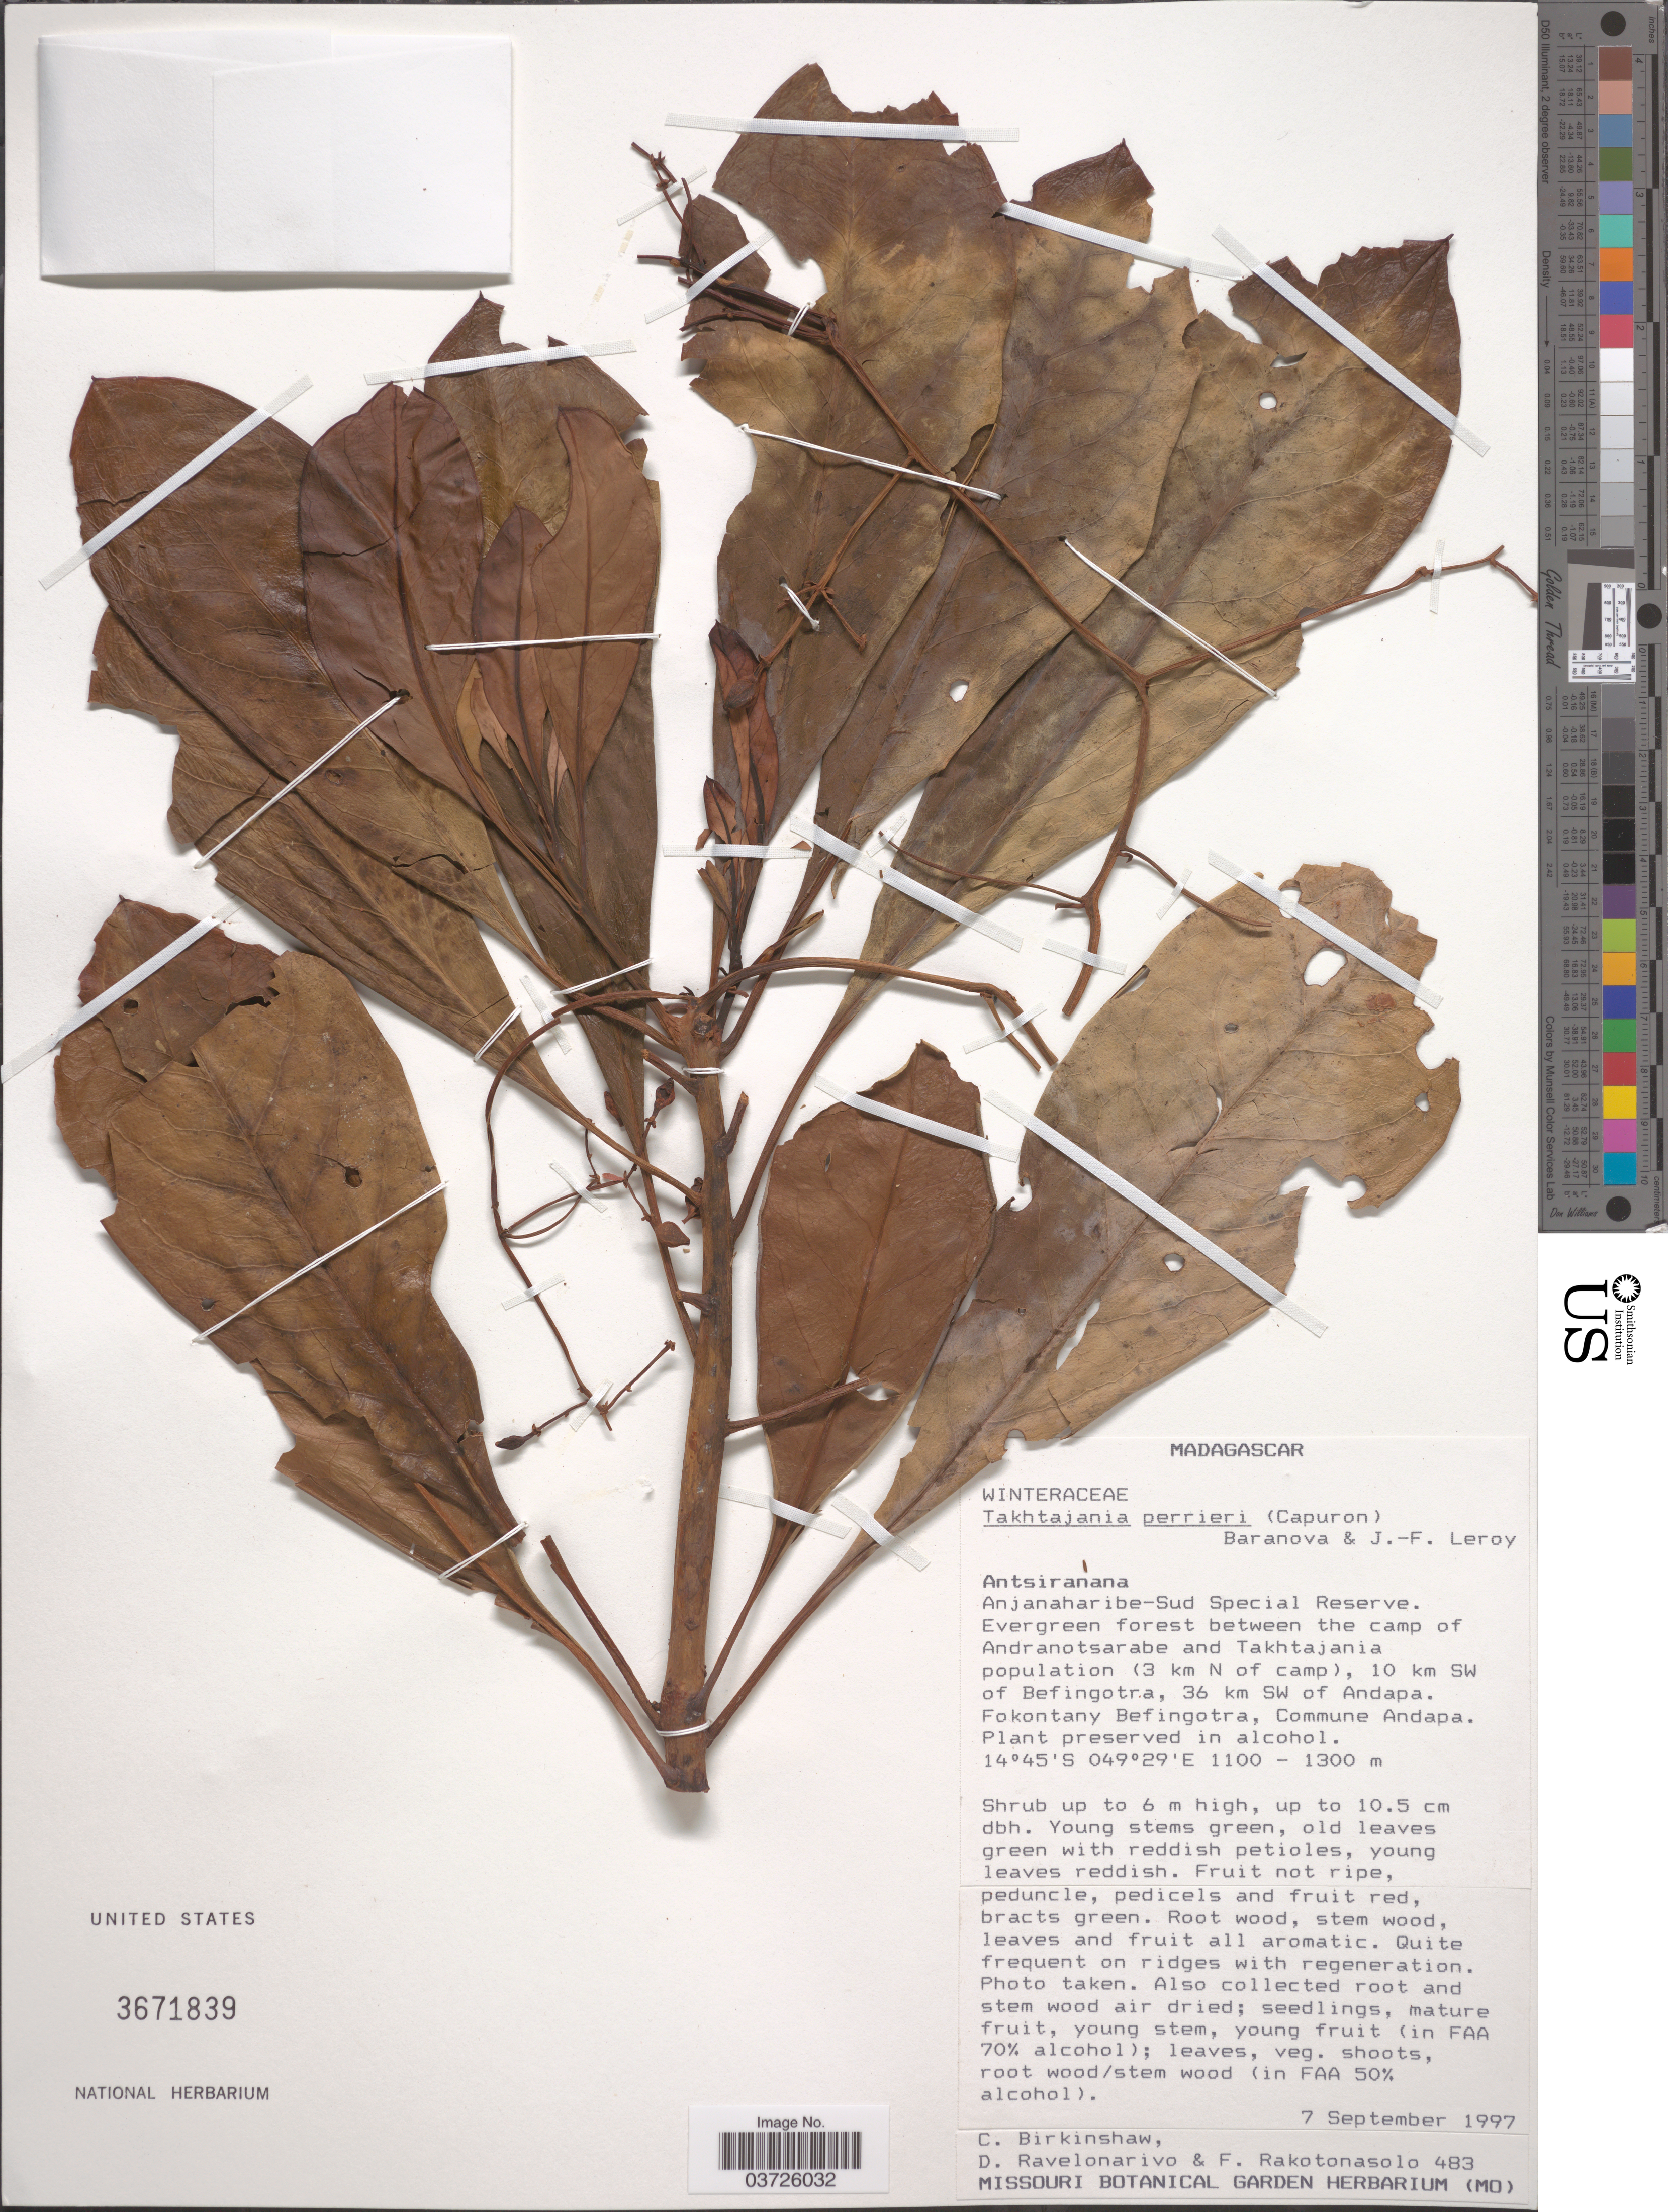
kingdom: Plantae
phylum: Tracheophyta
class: Magnoliopsida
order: Canellales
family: Winteraceae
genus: Takhtajania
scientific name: Takhtajania perrieri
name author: (Capuron) Baranova & J.-F. Leroy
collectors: C. R. Birkinshaw, D. Ravelonarivo & F. Rakotonasolo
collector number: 483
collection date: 1997-09-07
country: Madagascar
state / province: Sava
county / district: Andapa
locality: Anjanaharibe-Sud Special Reserve. Evergreen forest between the camp of Andranotsarabe and Takhtajania population (3 km N of camp), 10 km SW of Befingotra, 36 km SW of Andapa. Fokontany Befingotra, Commune Andapa.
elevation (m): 1100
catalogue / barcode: US 3671839